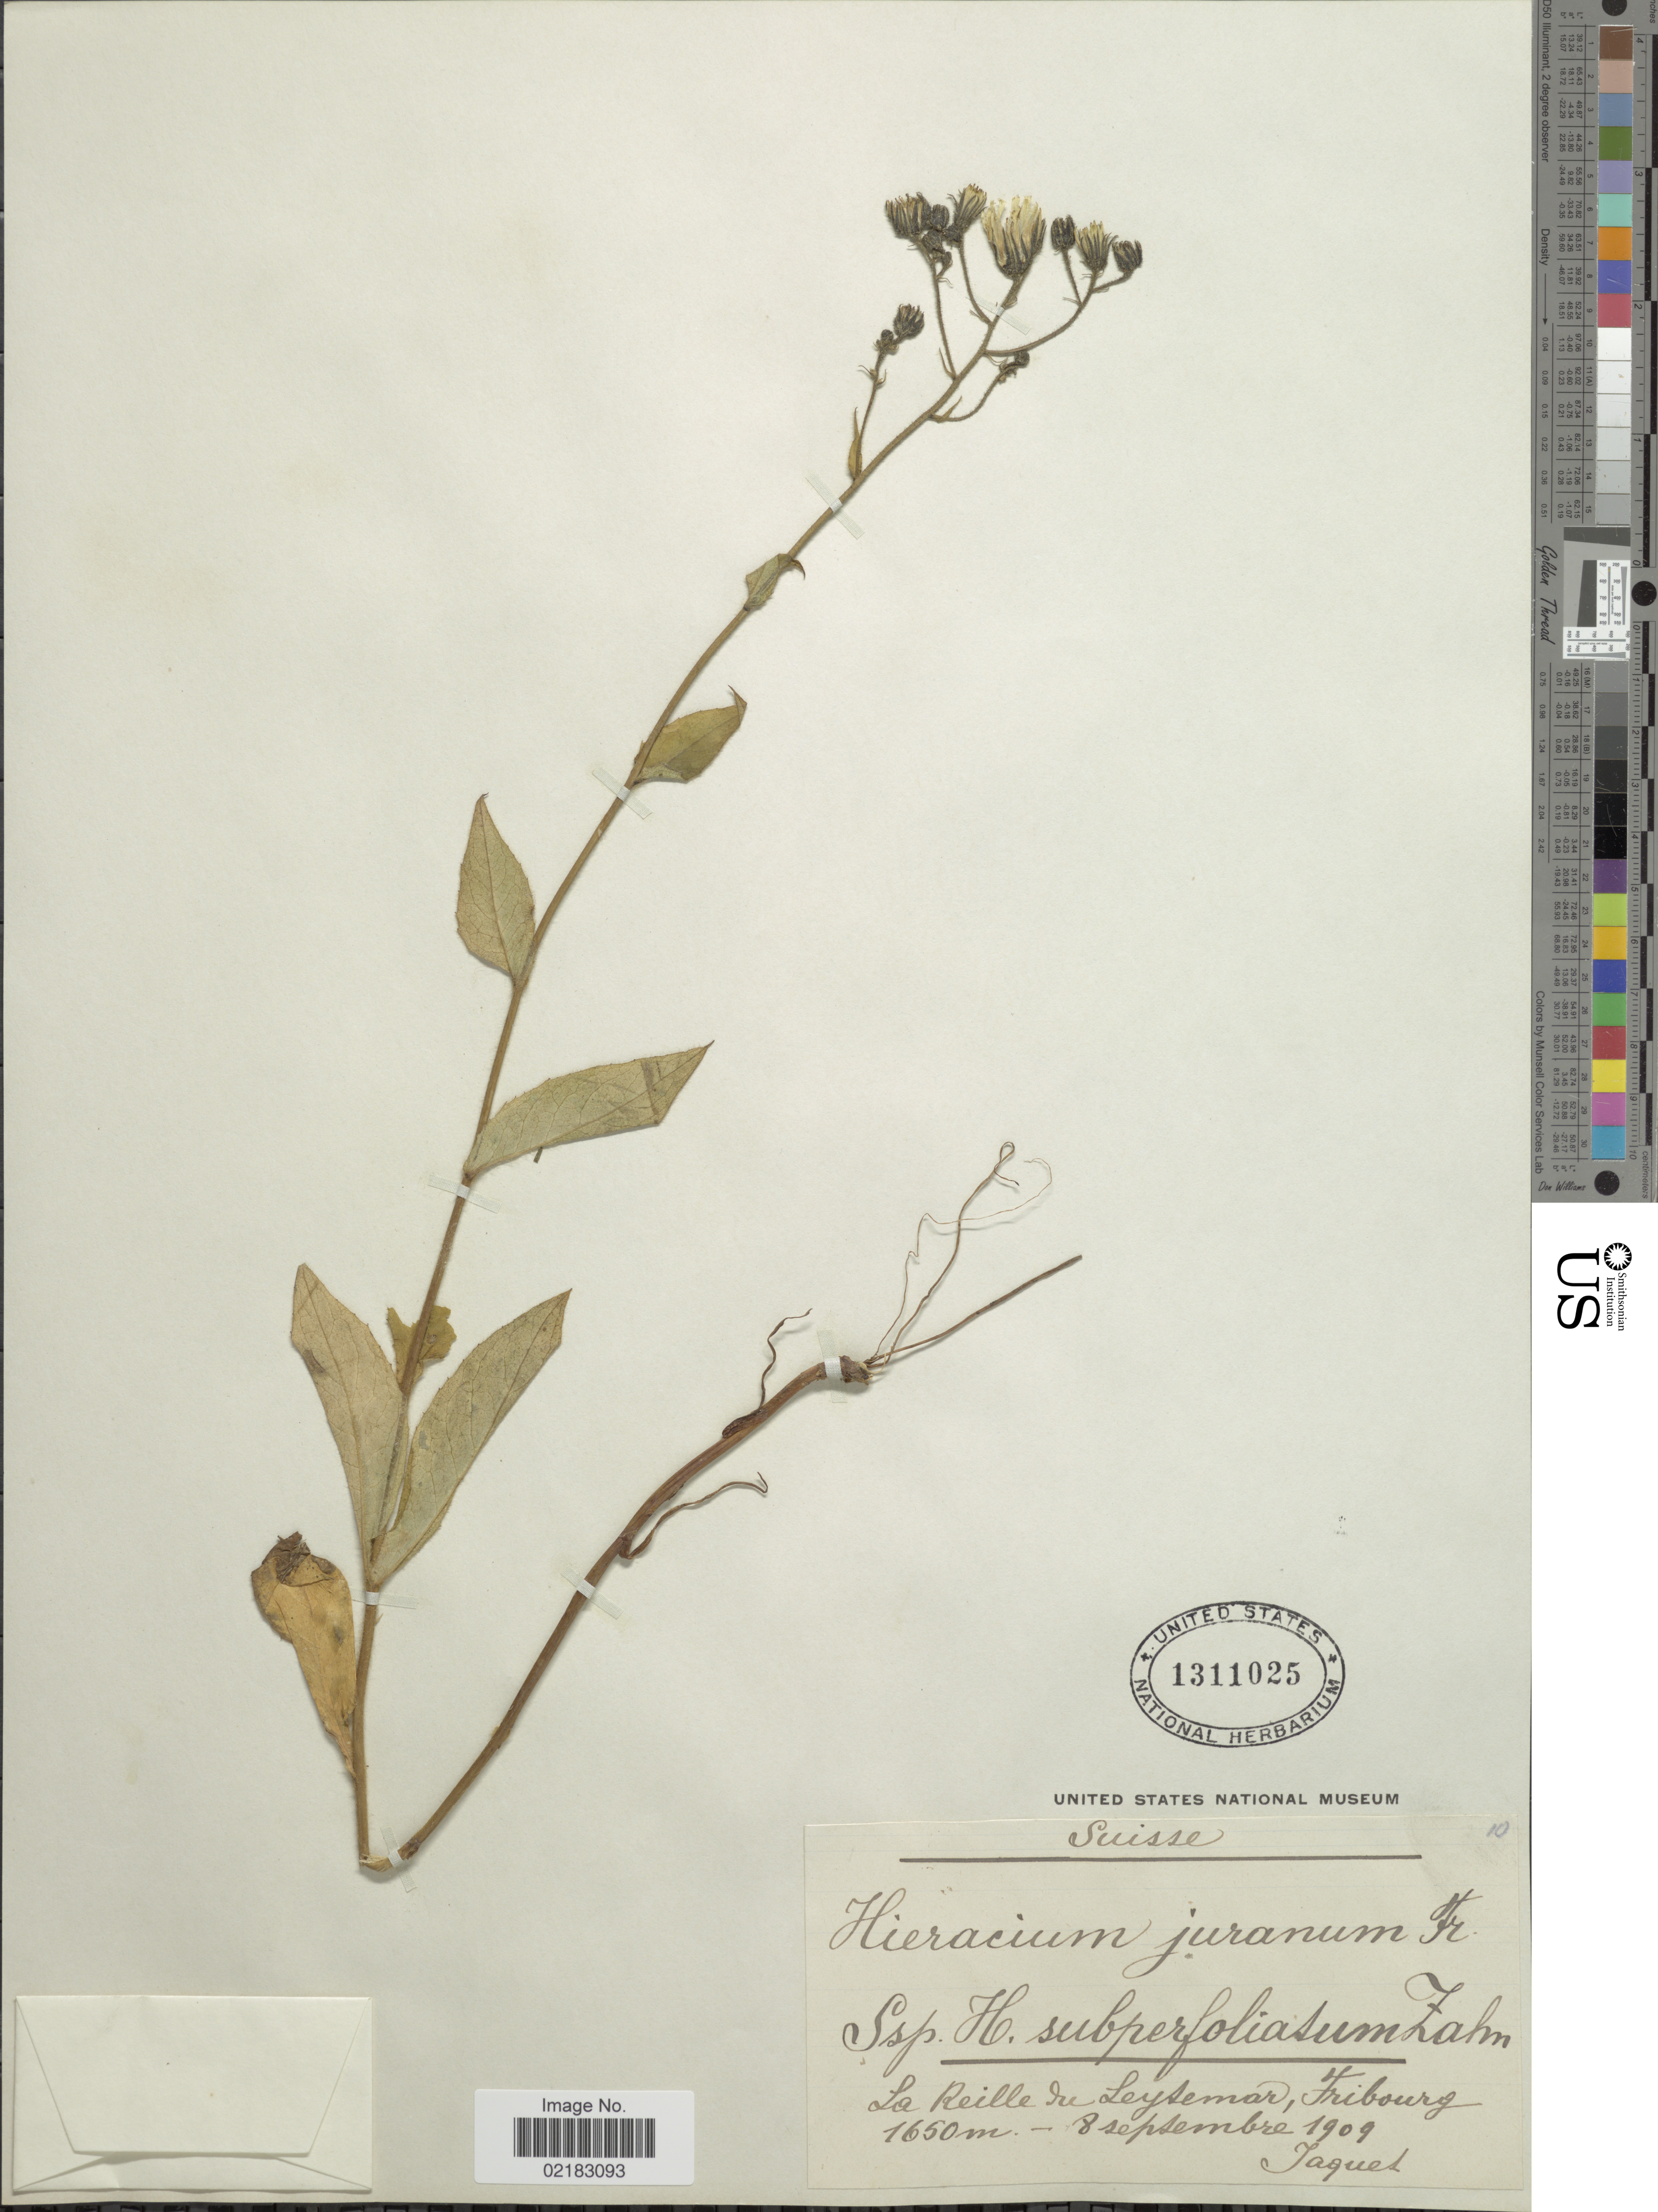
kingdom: Plantae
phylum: Tracheophyta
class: Magnoliopsida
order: Asterales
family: Asteraceae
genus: Hieracium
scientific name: Hieracium jurassicum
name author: Griseb.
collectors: -. Jaquet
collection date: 1909-09-08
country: Switzerland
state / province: Fribourg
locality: Suisse, La Reille du Leytemar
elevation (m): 1650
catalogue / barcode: US 1311025